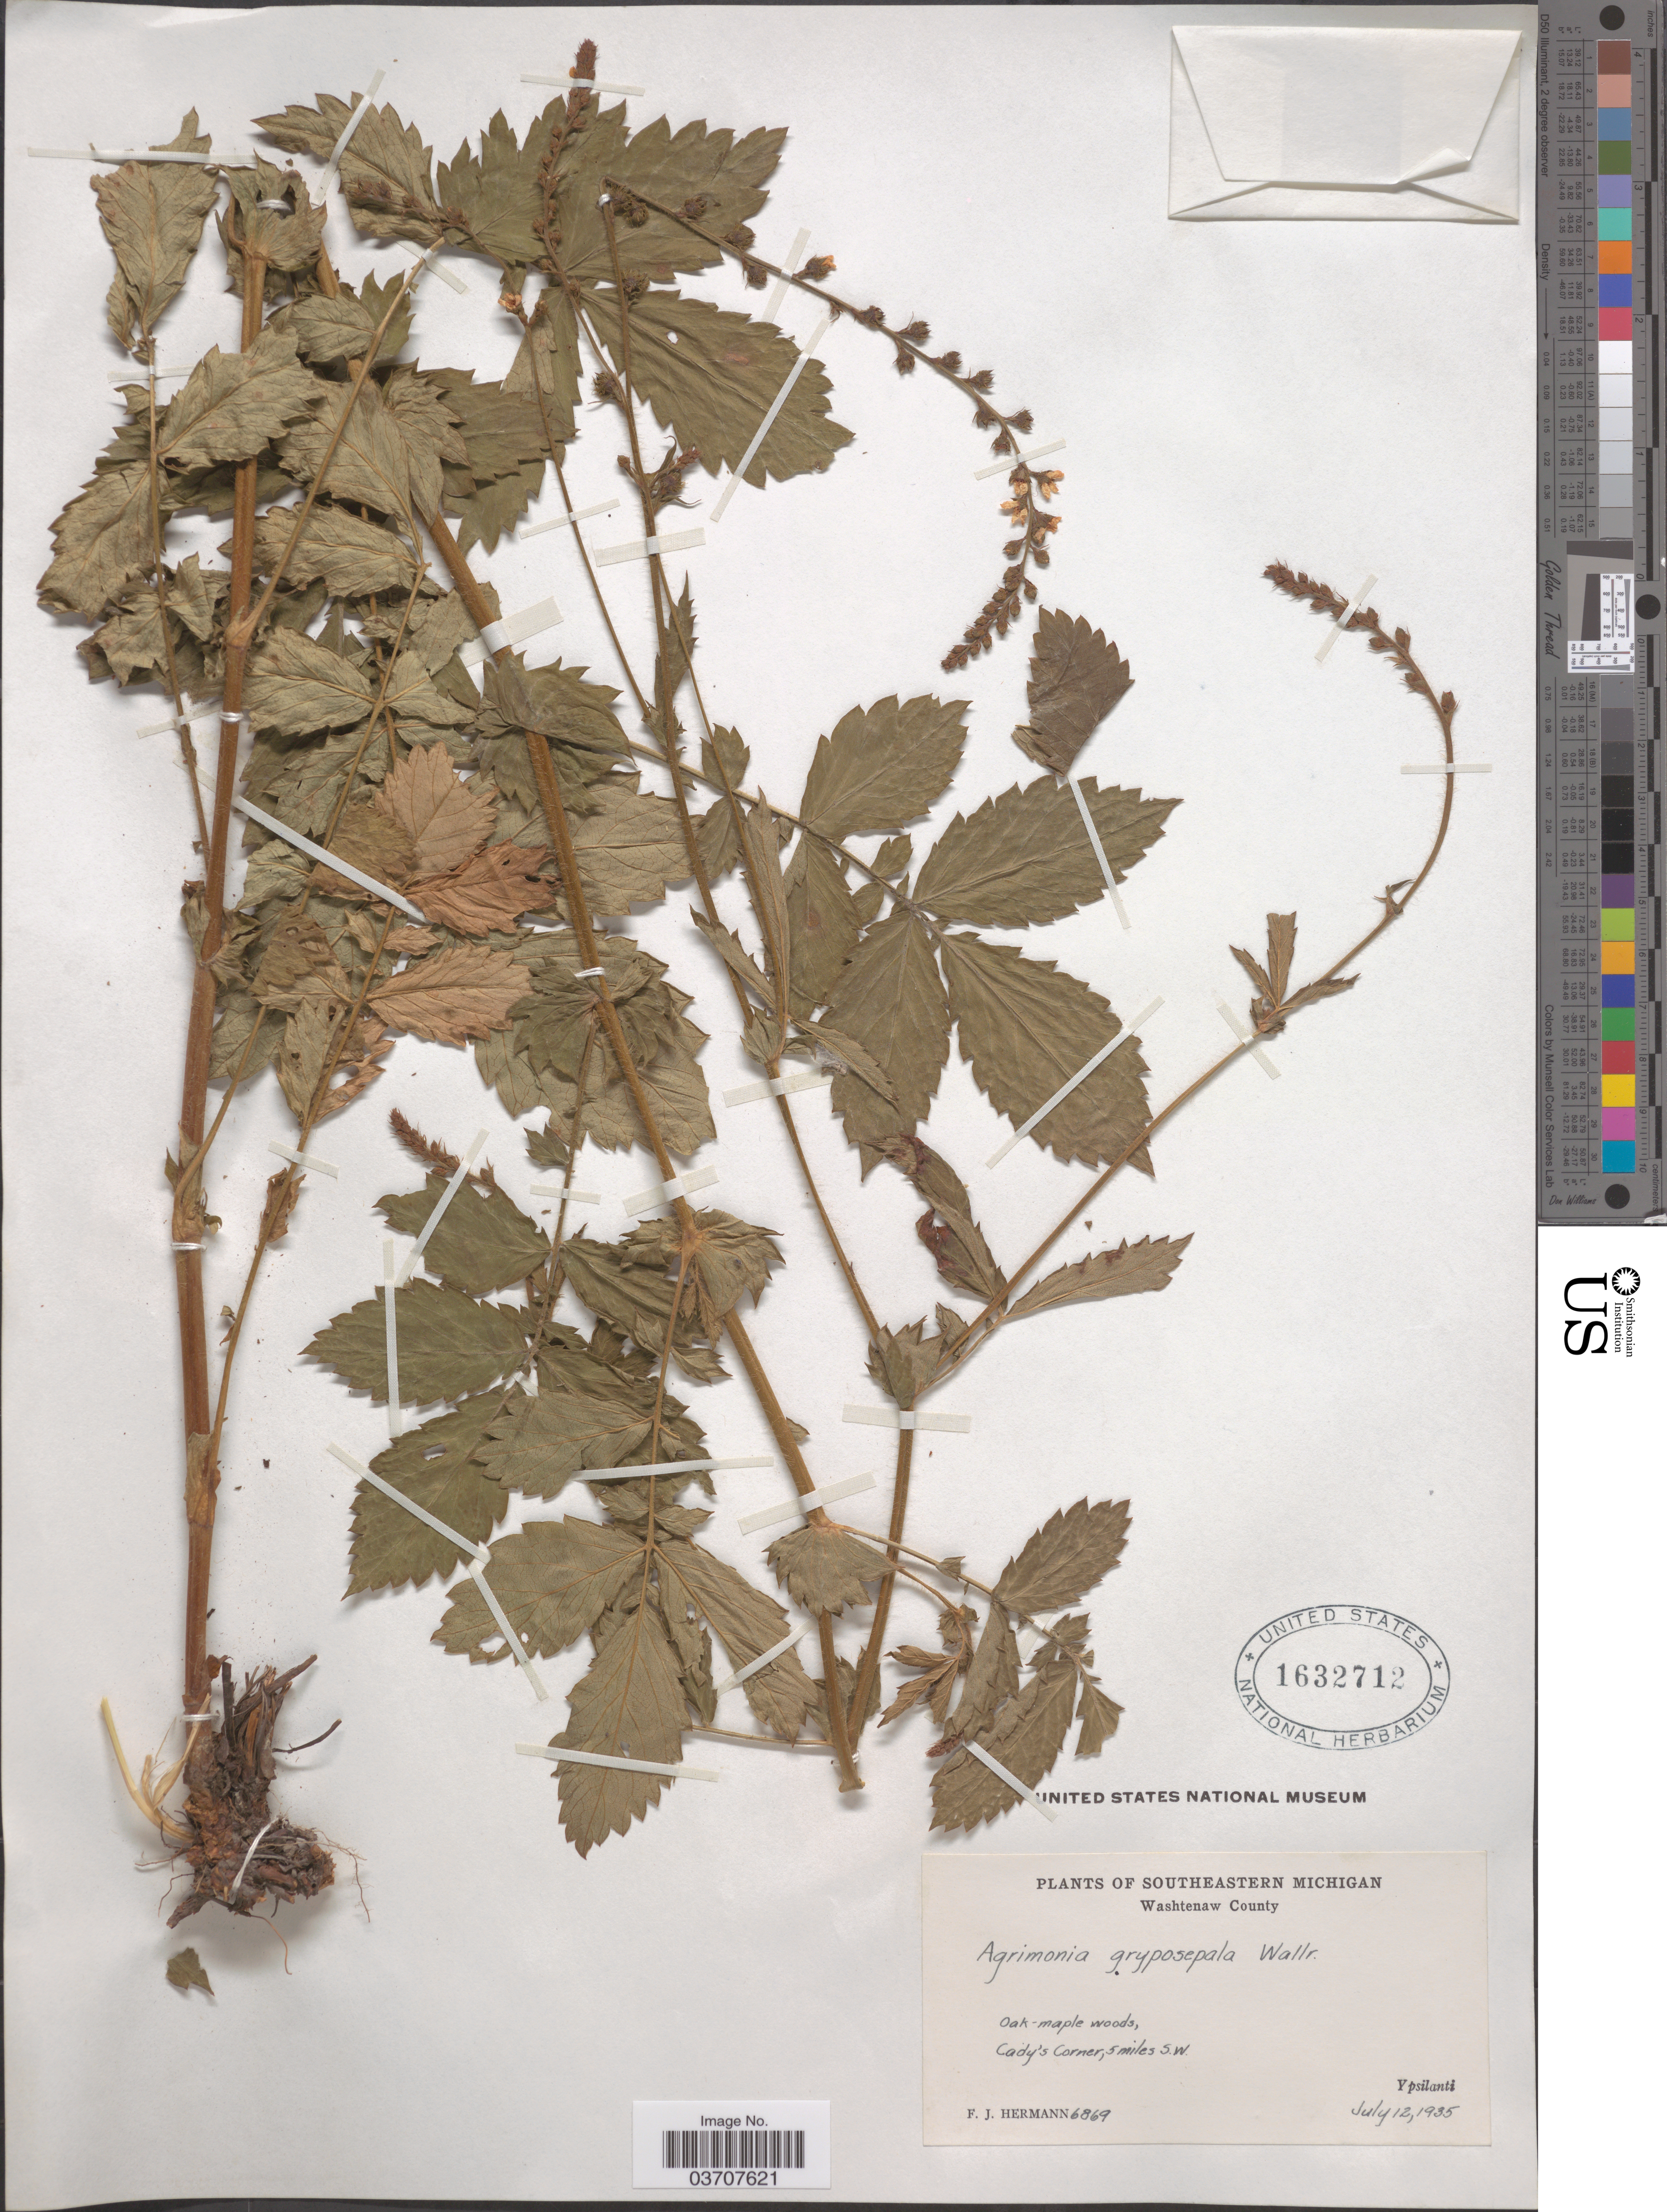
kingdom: Plantae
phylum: Tracheophyta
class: Magnoliopsida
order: Rosales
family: Rosaceae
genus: Agrimonia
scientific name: Agrimonia gryposepala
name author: Wallr.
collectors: F. J. Hermann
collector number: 6869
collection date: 1935-07-12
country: United States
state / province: Michigan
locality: Southeastern Michigan. Washtenaw County. Cady's Corner, 5 miles S.W. Ypsilanti.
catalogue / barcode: US 1632712